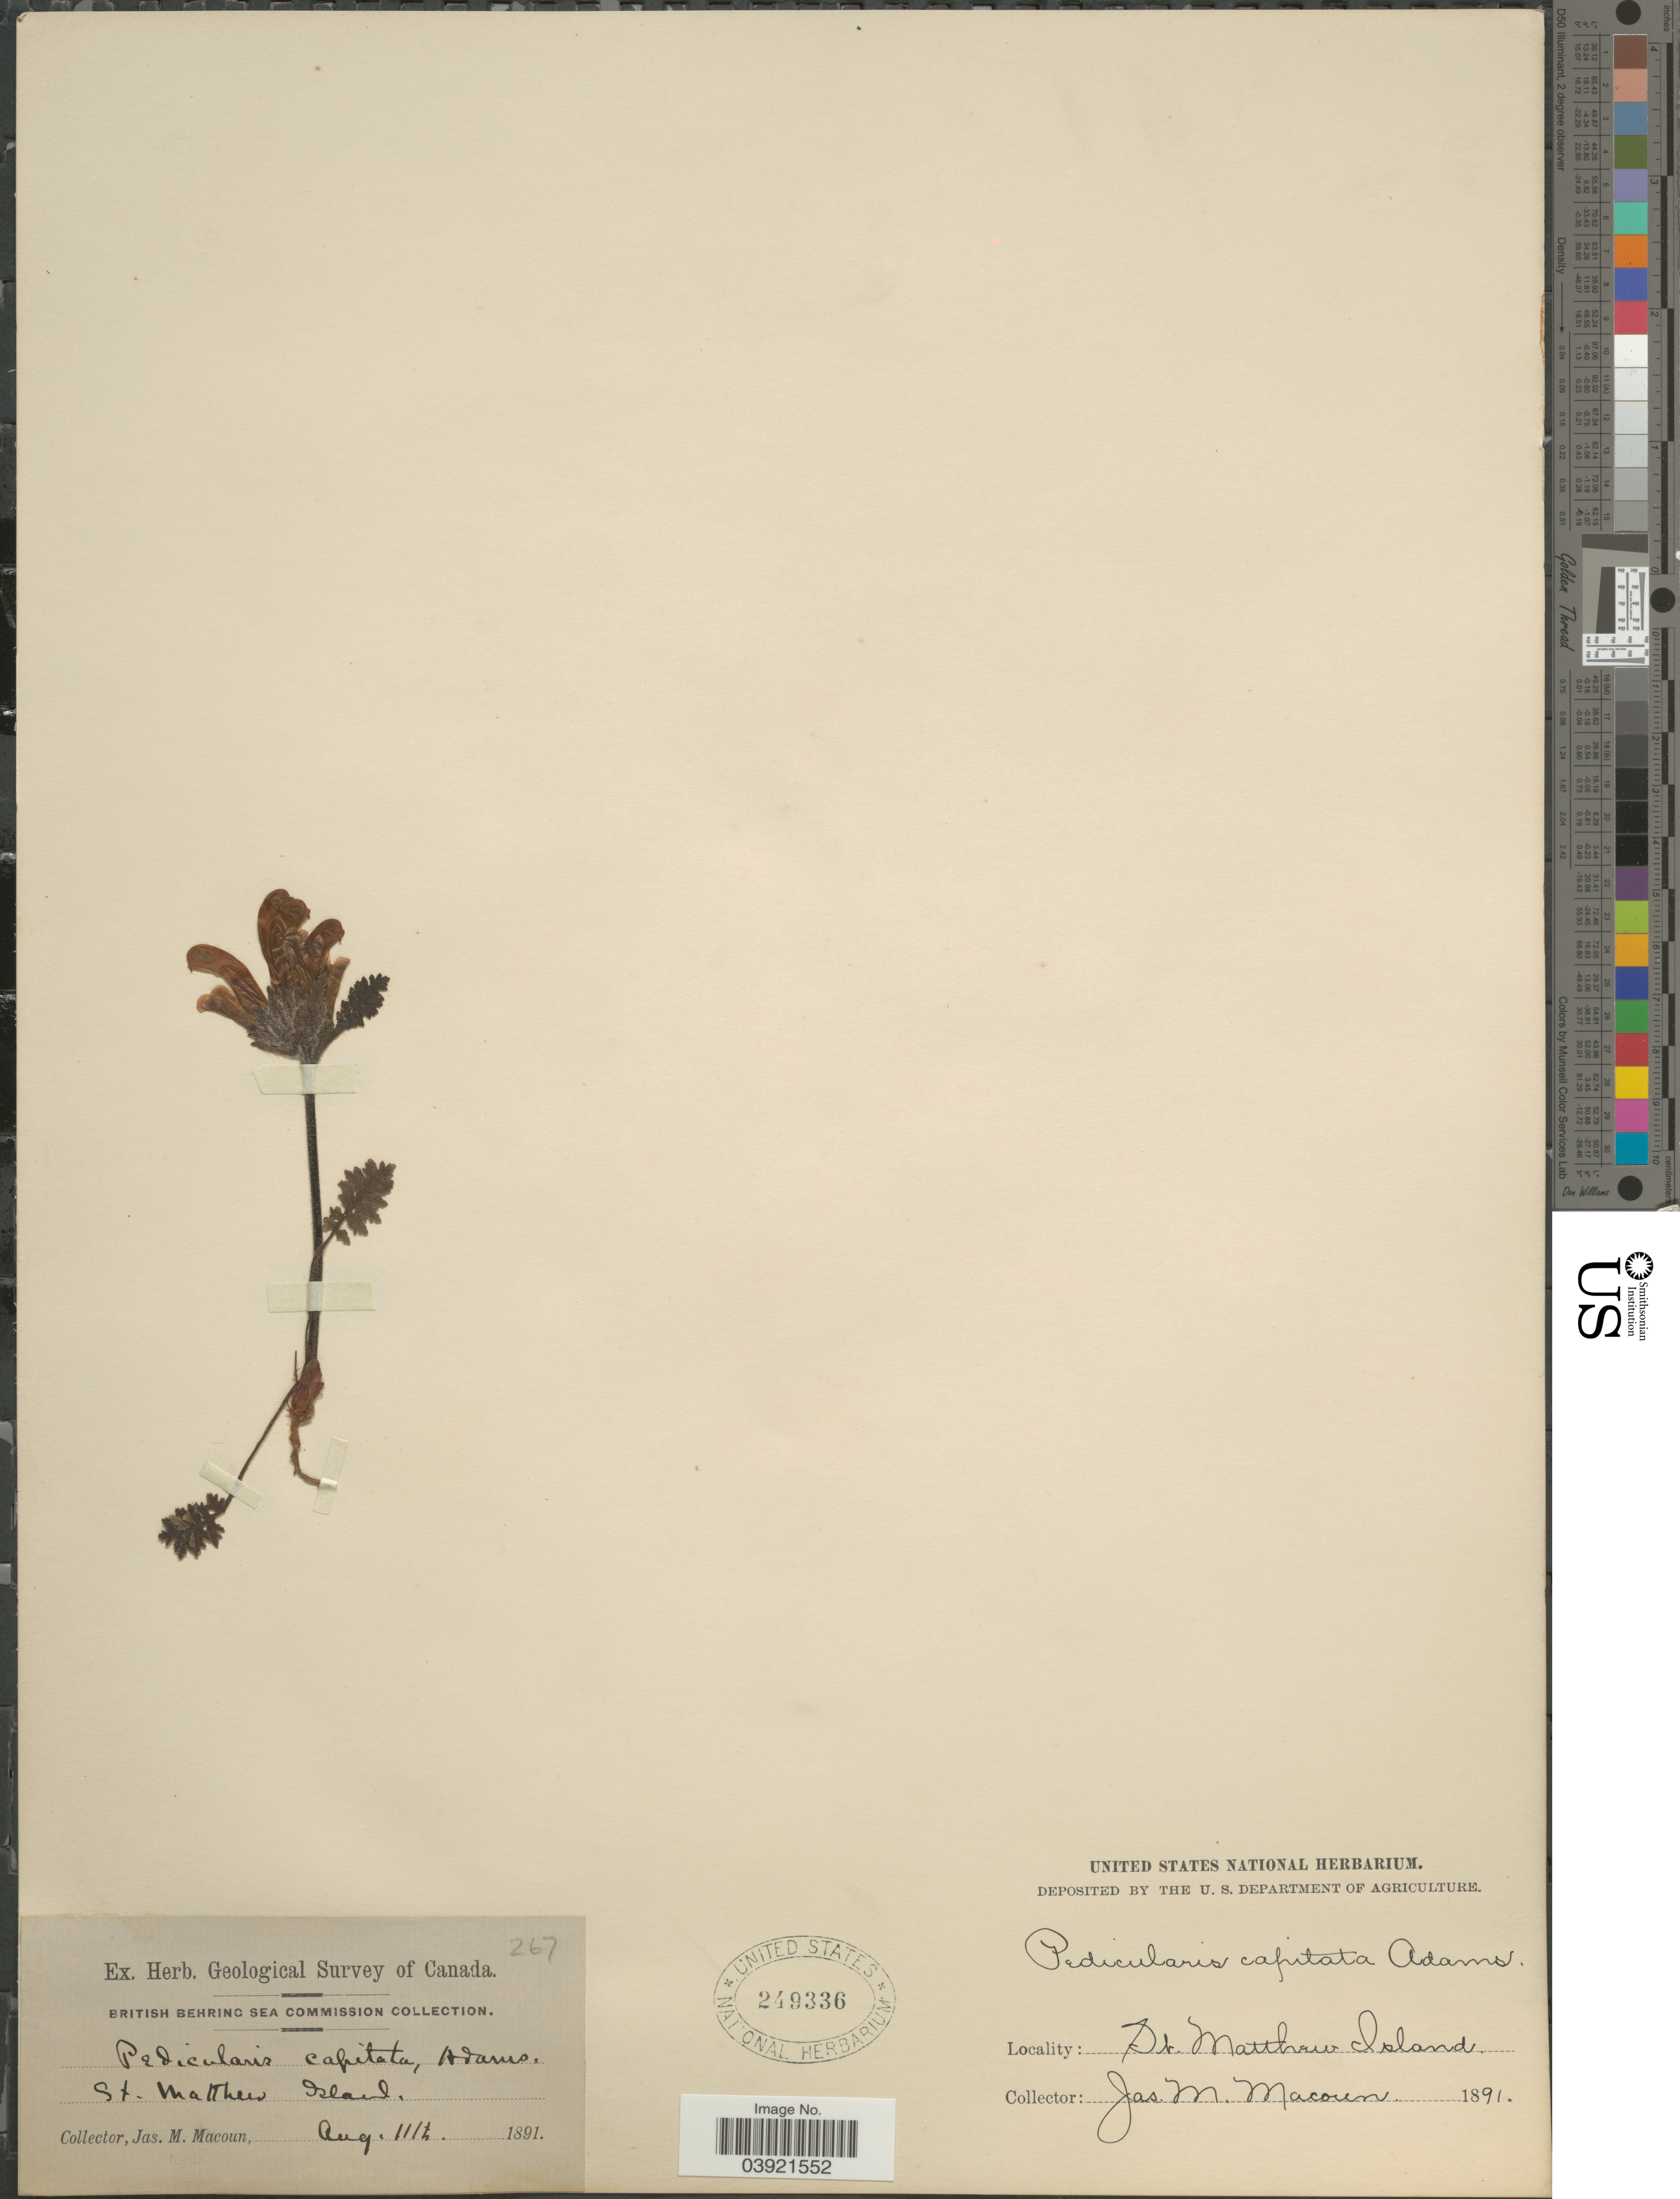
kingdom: Plantae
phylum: Tracheophyta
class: Magnoliopsida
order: Lamiales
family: Orobanchaceae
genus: Pedicularis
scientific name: Pedicularis capitata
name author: Adams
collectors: J. M. Macoun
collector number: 267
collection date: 1891-08-11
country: United States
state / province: Alaska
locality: St. Matthew Island.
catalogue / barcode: US 249336